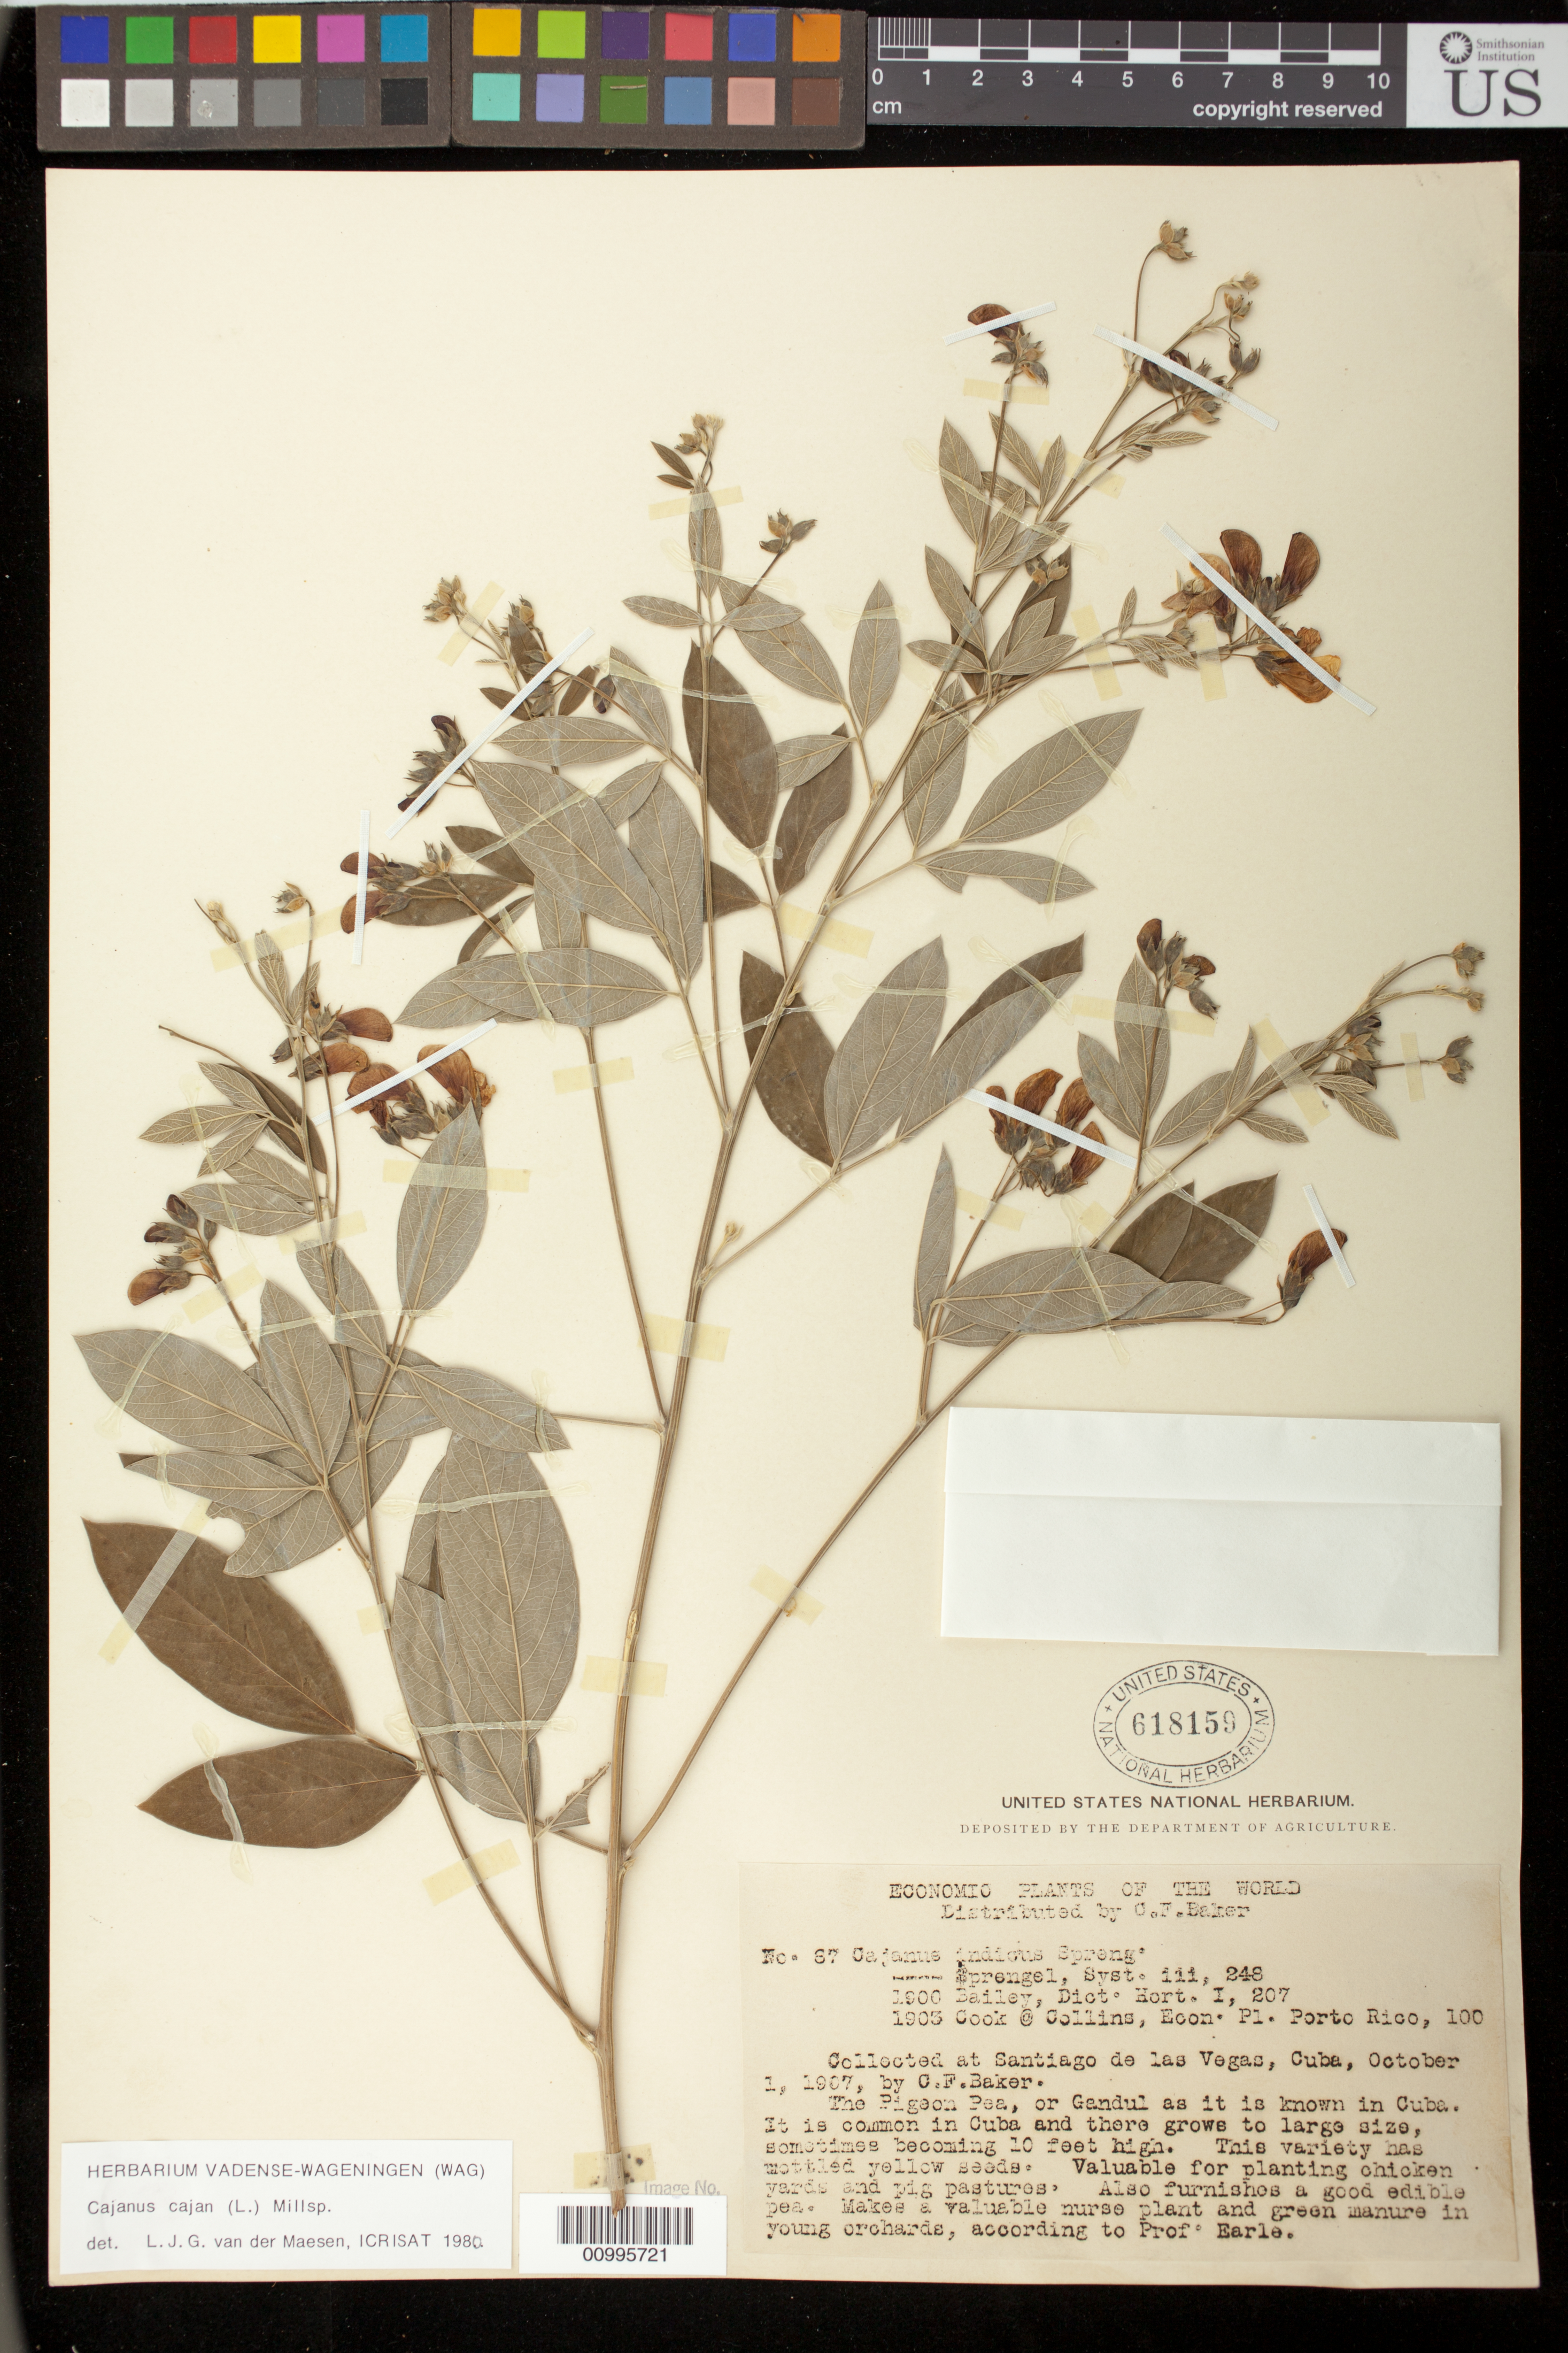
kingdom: Plantae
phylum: Tracheophyta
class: Magnoliopsida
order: Fabales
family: Fabaceae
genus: Cajanus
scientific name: Cajanus cajan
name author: (L.) Huth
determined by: Van Der Maesen, L. J. G., (WAG), Wageningen University (Netherlands)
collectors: C. F. Baker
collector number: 87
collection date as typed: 01 Oct 1907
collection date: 1907-10-01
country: Cuba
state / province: La Habana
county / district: Municipio Boyeros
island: Cuba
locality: Santiago de las Vegas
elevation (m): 97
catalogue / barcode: US 618159